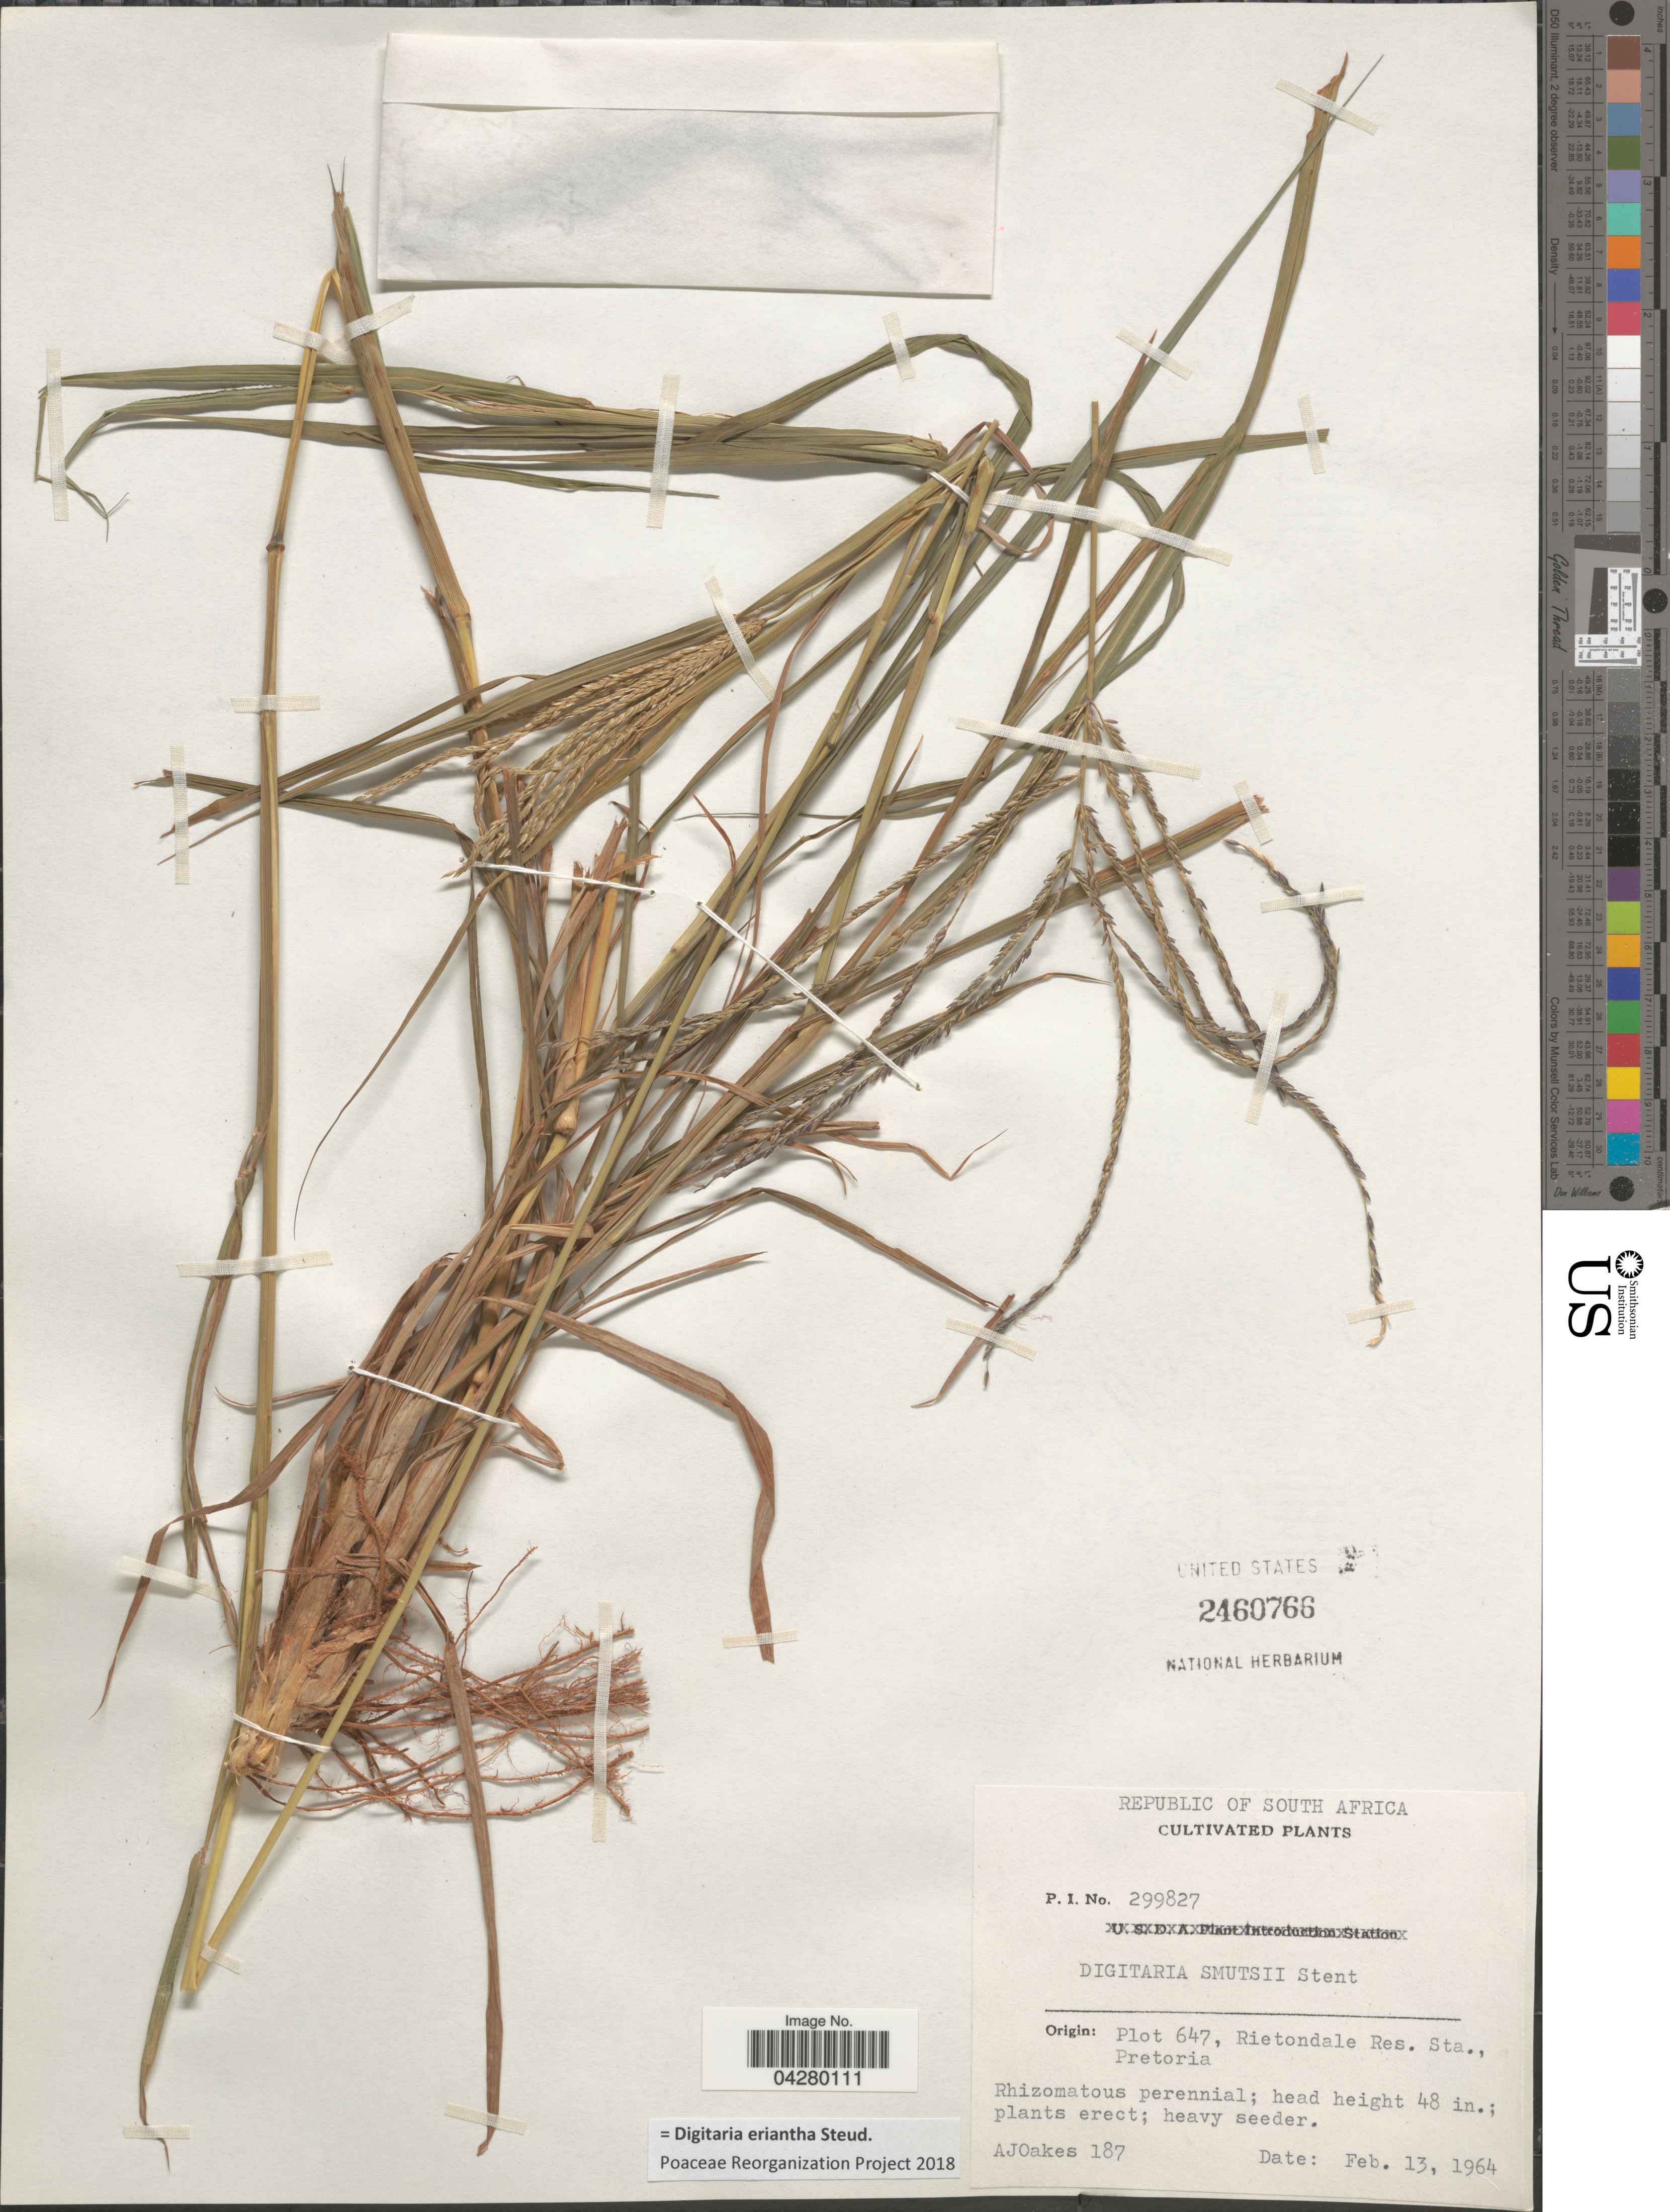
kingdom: Plantae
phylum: Tracheophyta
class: Liliopsida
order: Poales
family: Poaceae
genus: Digitaria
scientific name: Digitaria eriantha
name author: Steud.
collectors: A. Oakes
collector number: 187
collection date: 1964-02-13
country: South Africa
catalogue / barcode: US 2460766